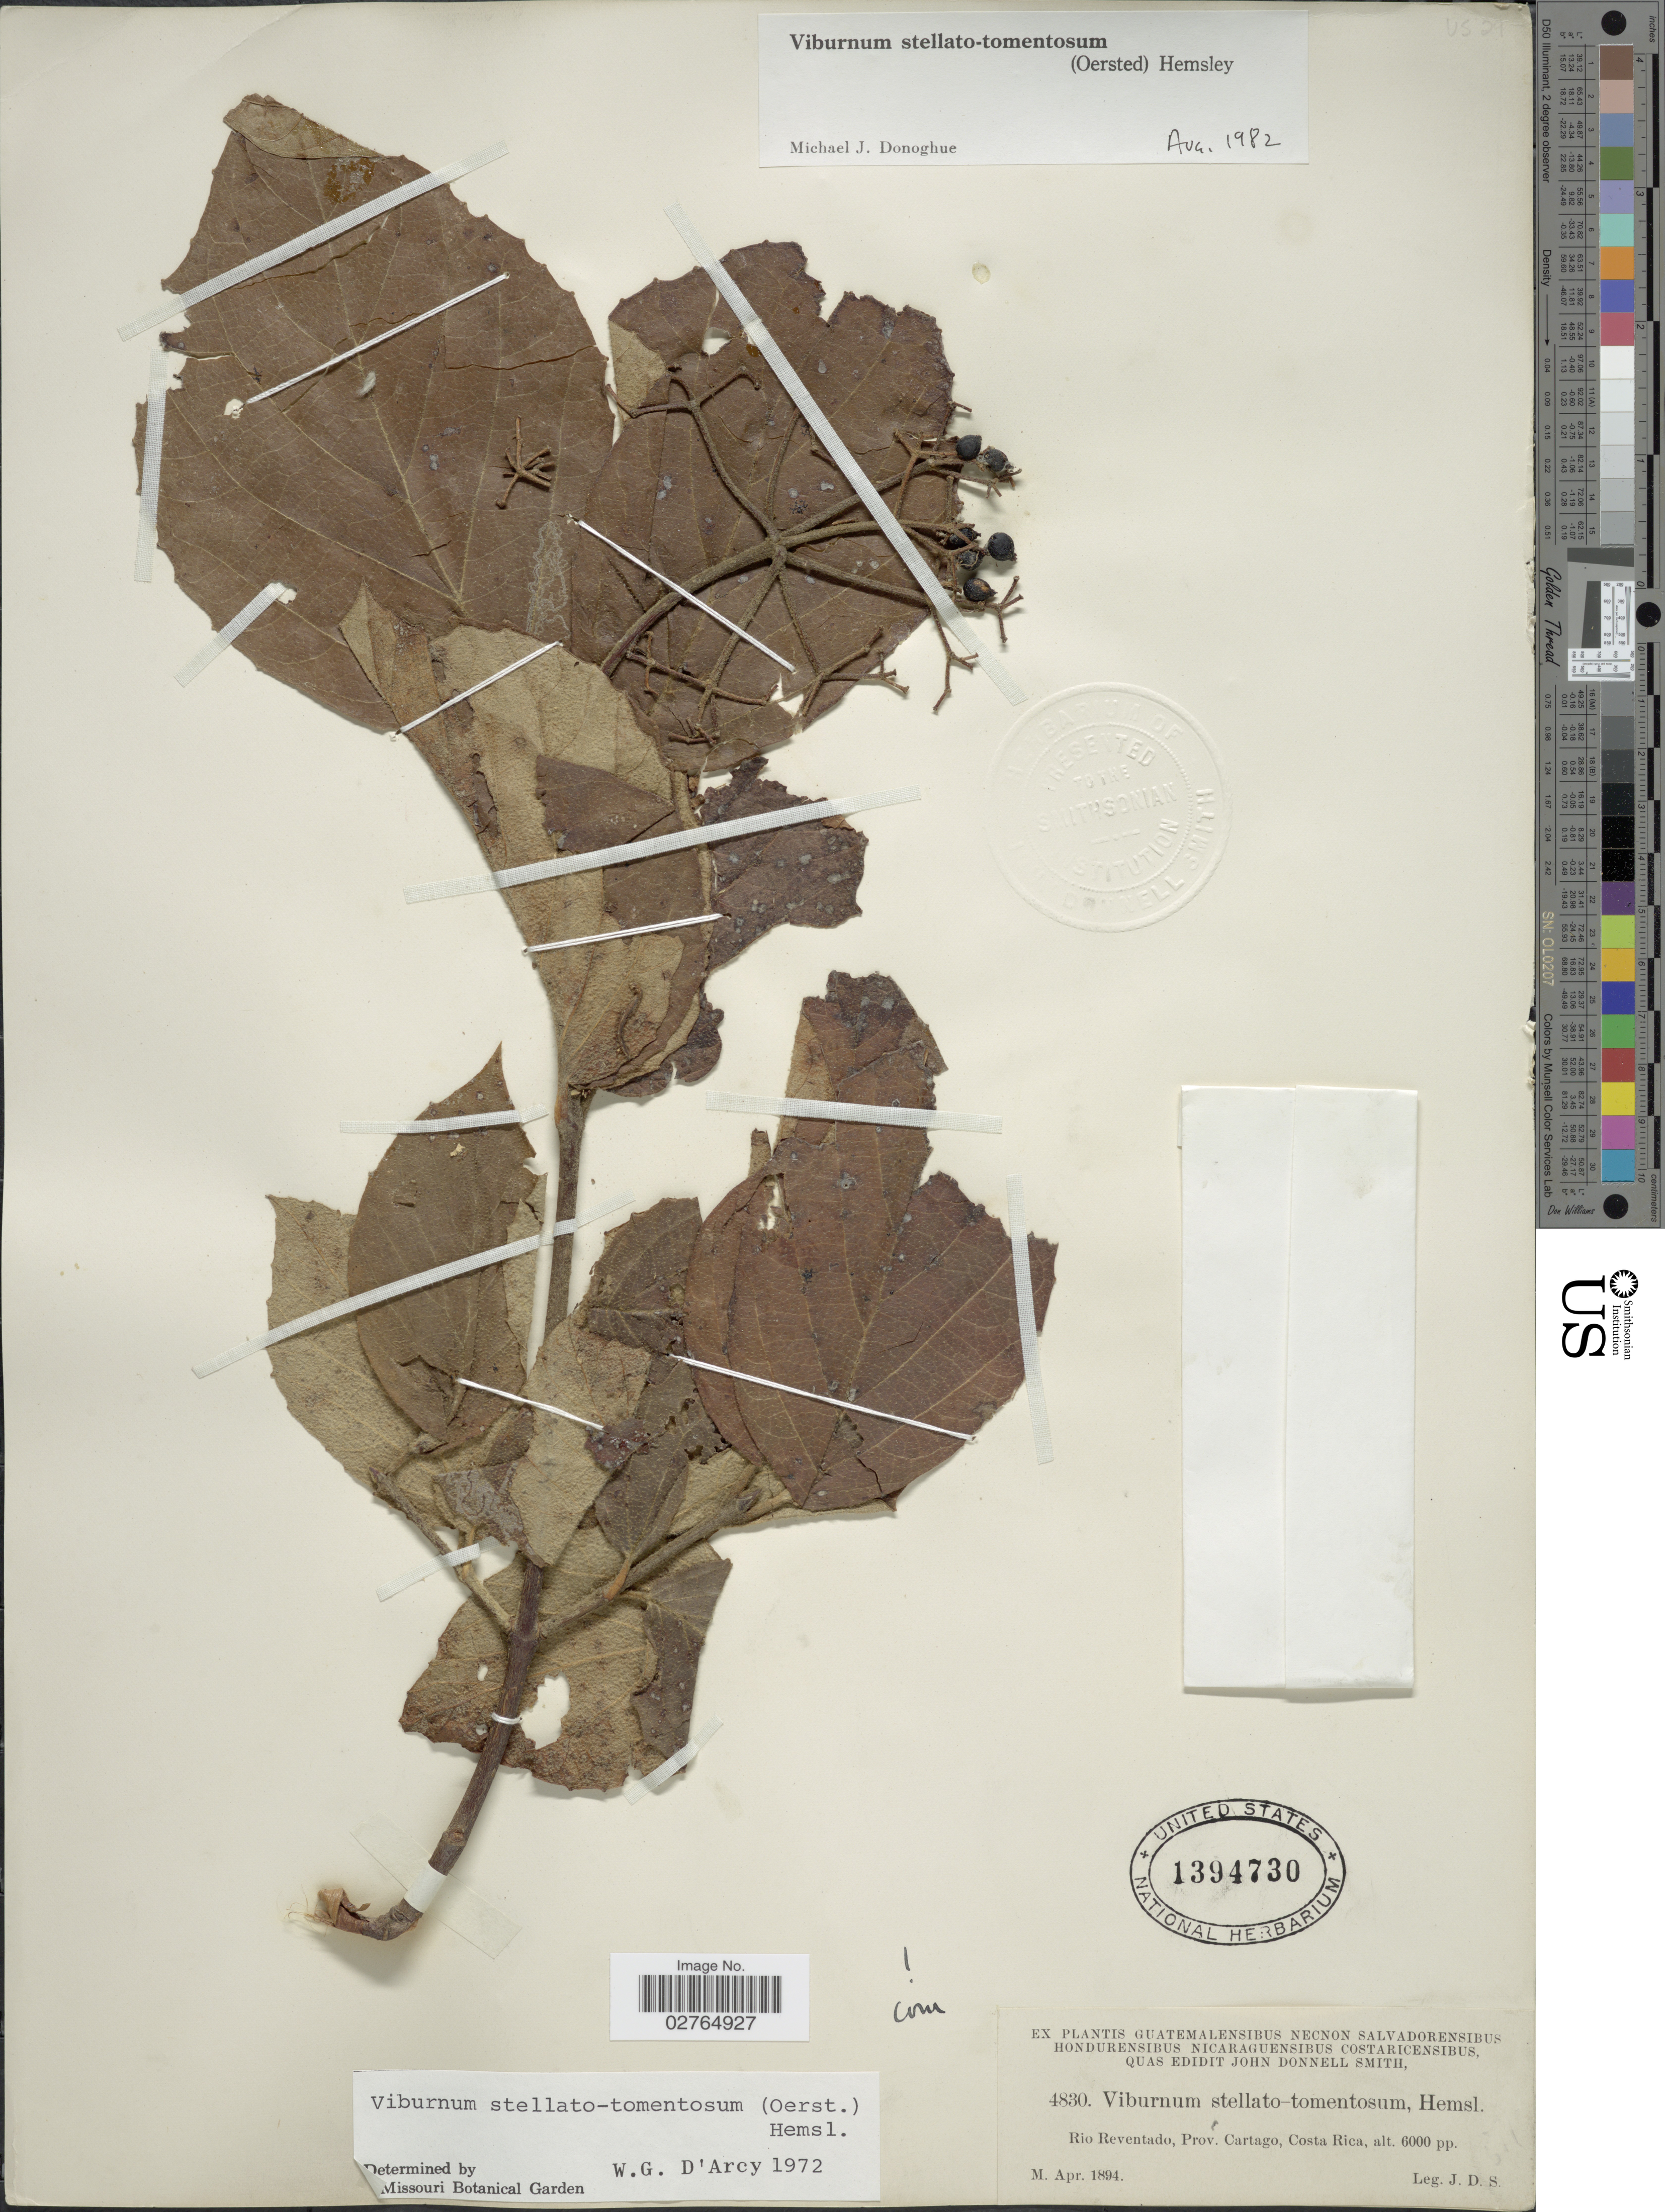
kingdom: Plantae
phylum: Tracheophyta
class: Magnoliopsida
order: Dipsacales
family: Viburnaceae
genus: Viburnum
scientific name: Viburnum stellatotomentosum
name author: (Oerst.) Hemsl.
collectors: J. Donnell Smith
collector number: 4830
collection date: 1894-04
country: Costa Rica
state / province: Cartago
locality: Rio Reventado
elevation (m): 1829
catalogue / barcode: US 1394730